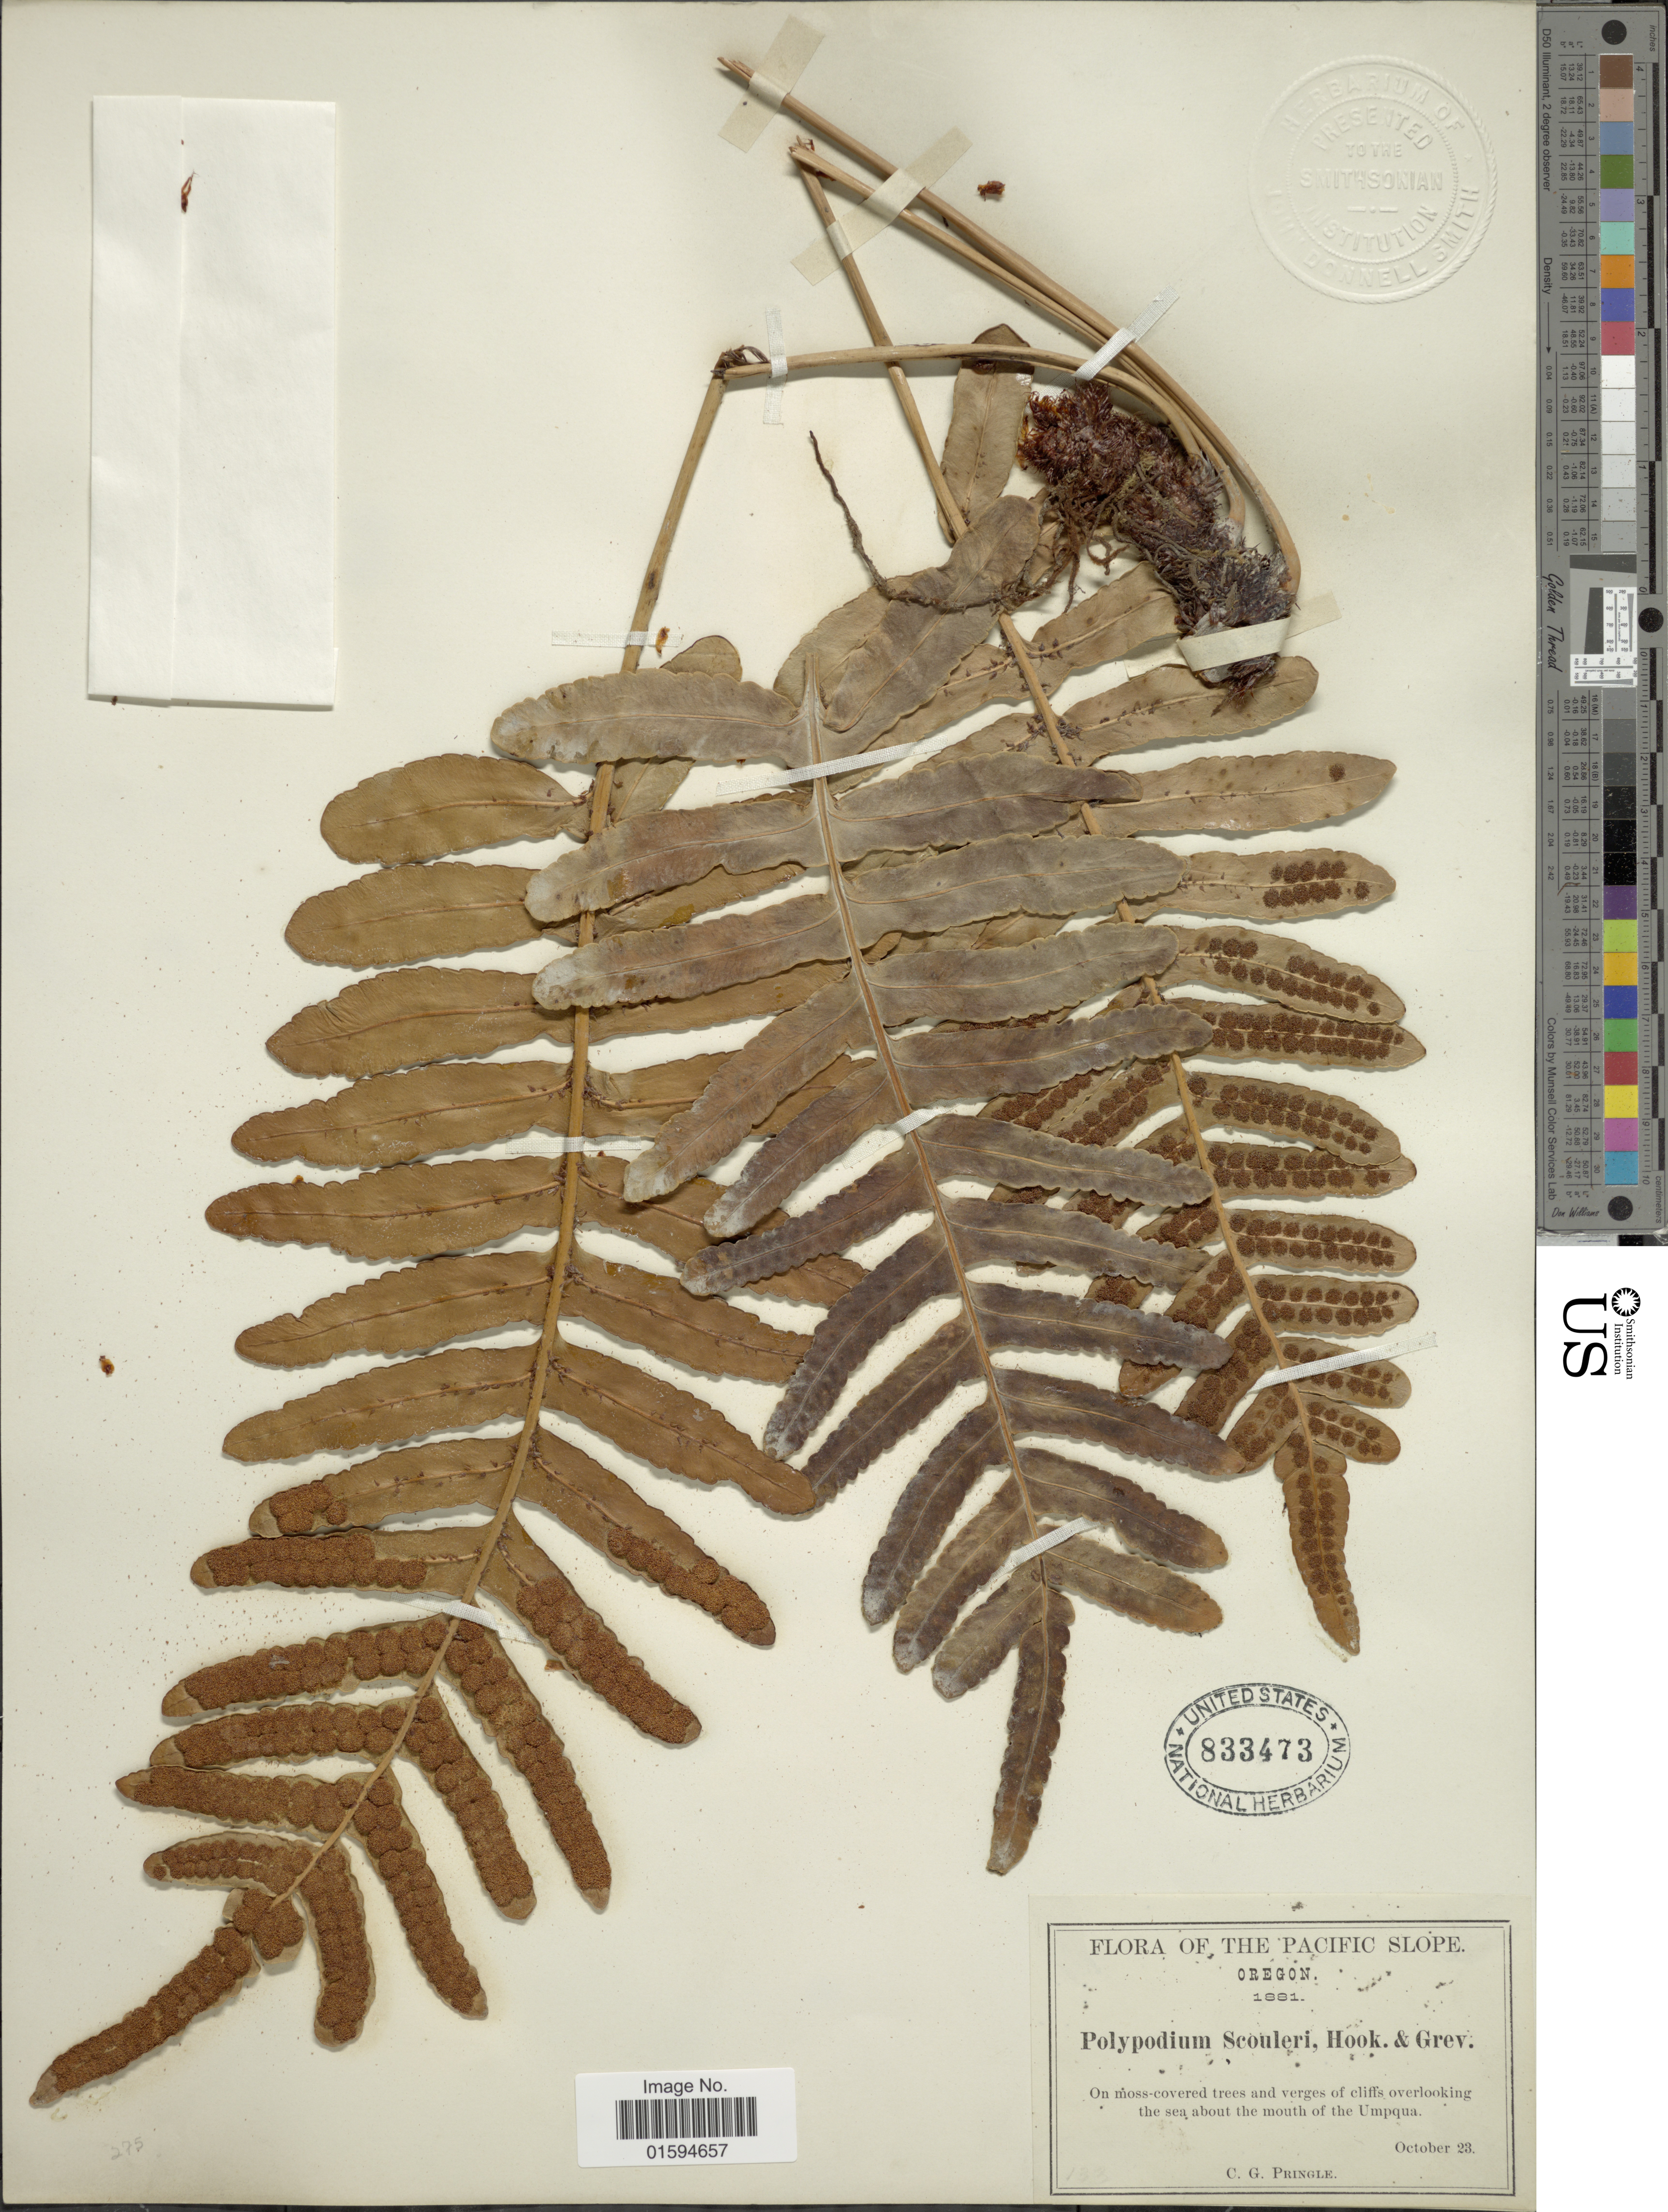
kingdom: Plantae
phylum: Tracheophyta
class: Polypodiopsida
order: Polypodiales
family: Polypodiaceae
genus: Polypodium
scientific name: Polypodium scouleri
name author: Hook. & Grev.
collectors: C. G. Pringle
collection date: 1881-10-23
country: United States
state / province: Oregon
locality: Pacific Slope, overlooking the sea about the mouth of the Umpqua.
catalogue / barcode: US 833473